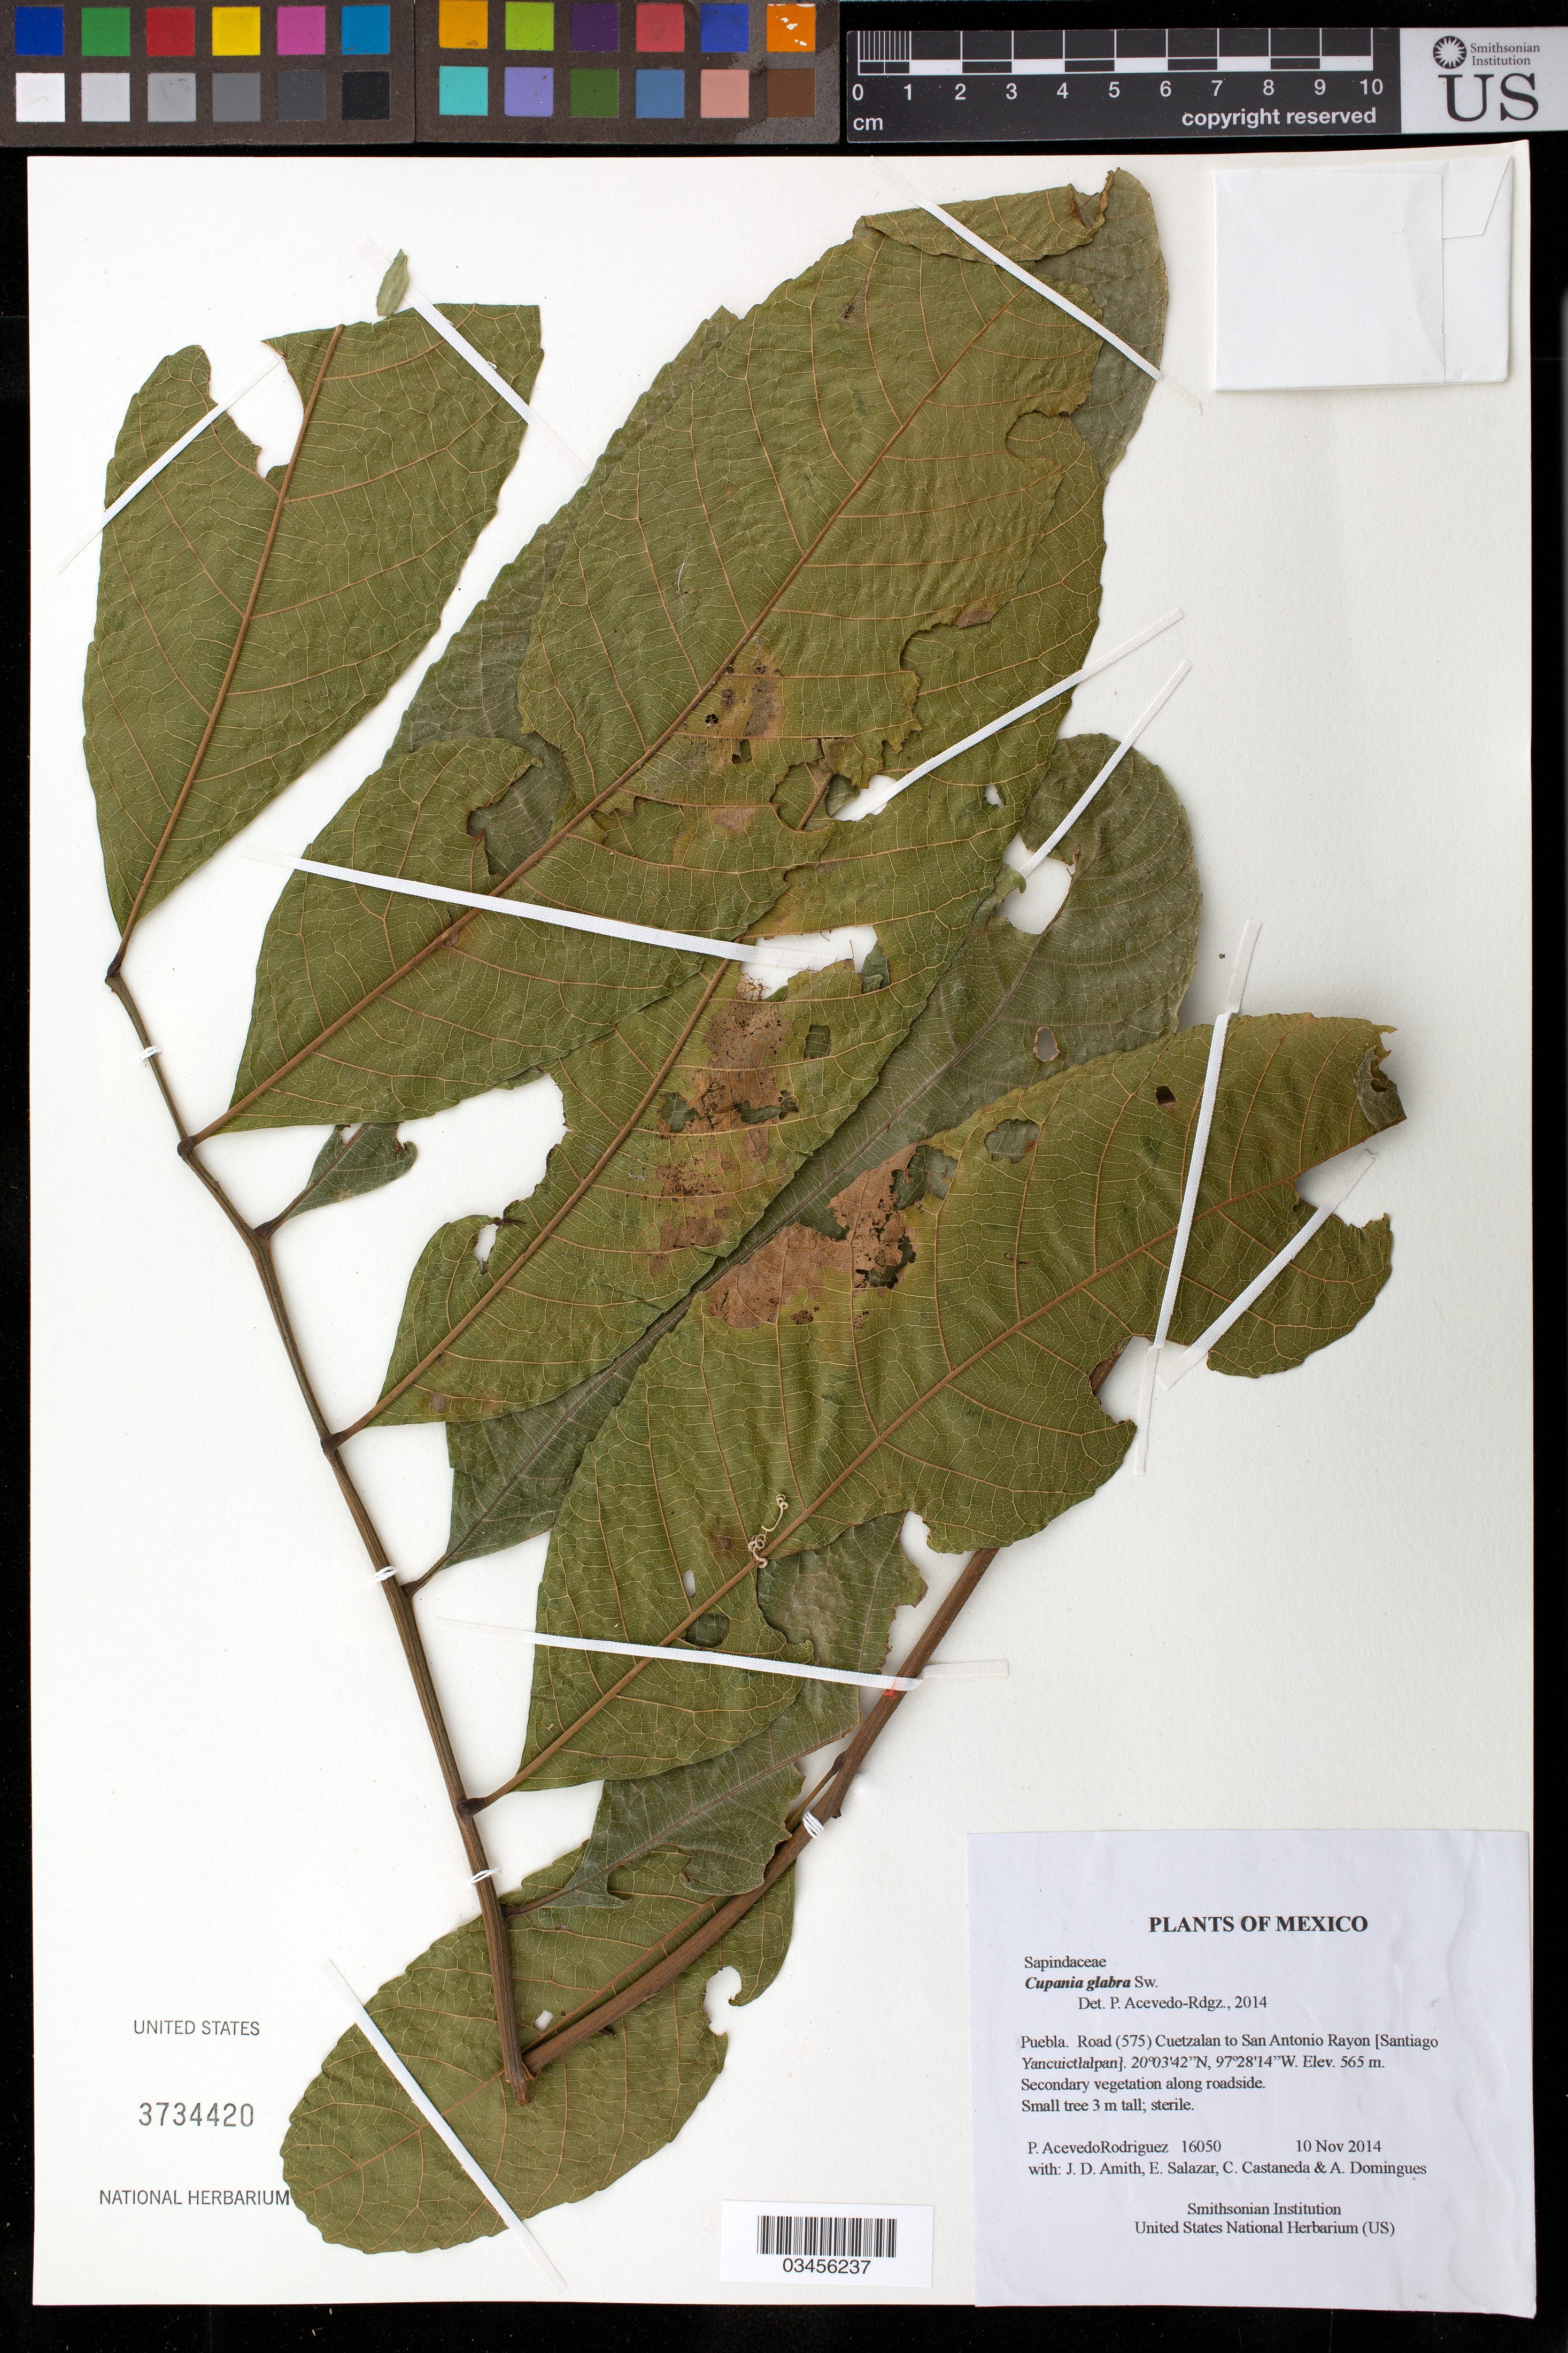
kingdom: Plantae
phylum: Tracheophyta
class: Magnoliopsida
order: Sapindales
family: Sapindaceae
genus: Cupania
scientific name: Cupania glabra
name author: Sw.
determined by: Acevedo-Rodríguez, P., (BOT), Smithsonian Institution - National Museum of Natural History (UNITED STATES)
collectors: P. Acevedo-Rodr., J. D. Amith, E. Salazar, C. Castaneda & A. Domingues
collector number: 16050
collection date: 2014-11-10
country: Mexico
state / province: Puebla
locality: Road (575) Cuetzalan to San Antonio Rayon [Santiago Yancuictlalpan]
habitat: Secondary vegetation along roadside.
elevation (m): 565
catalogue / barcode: US 3734420